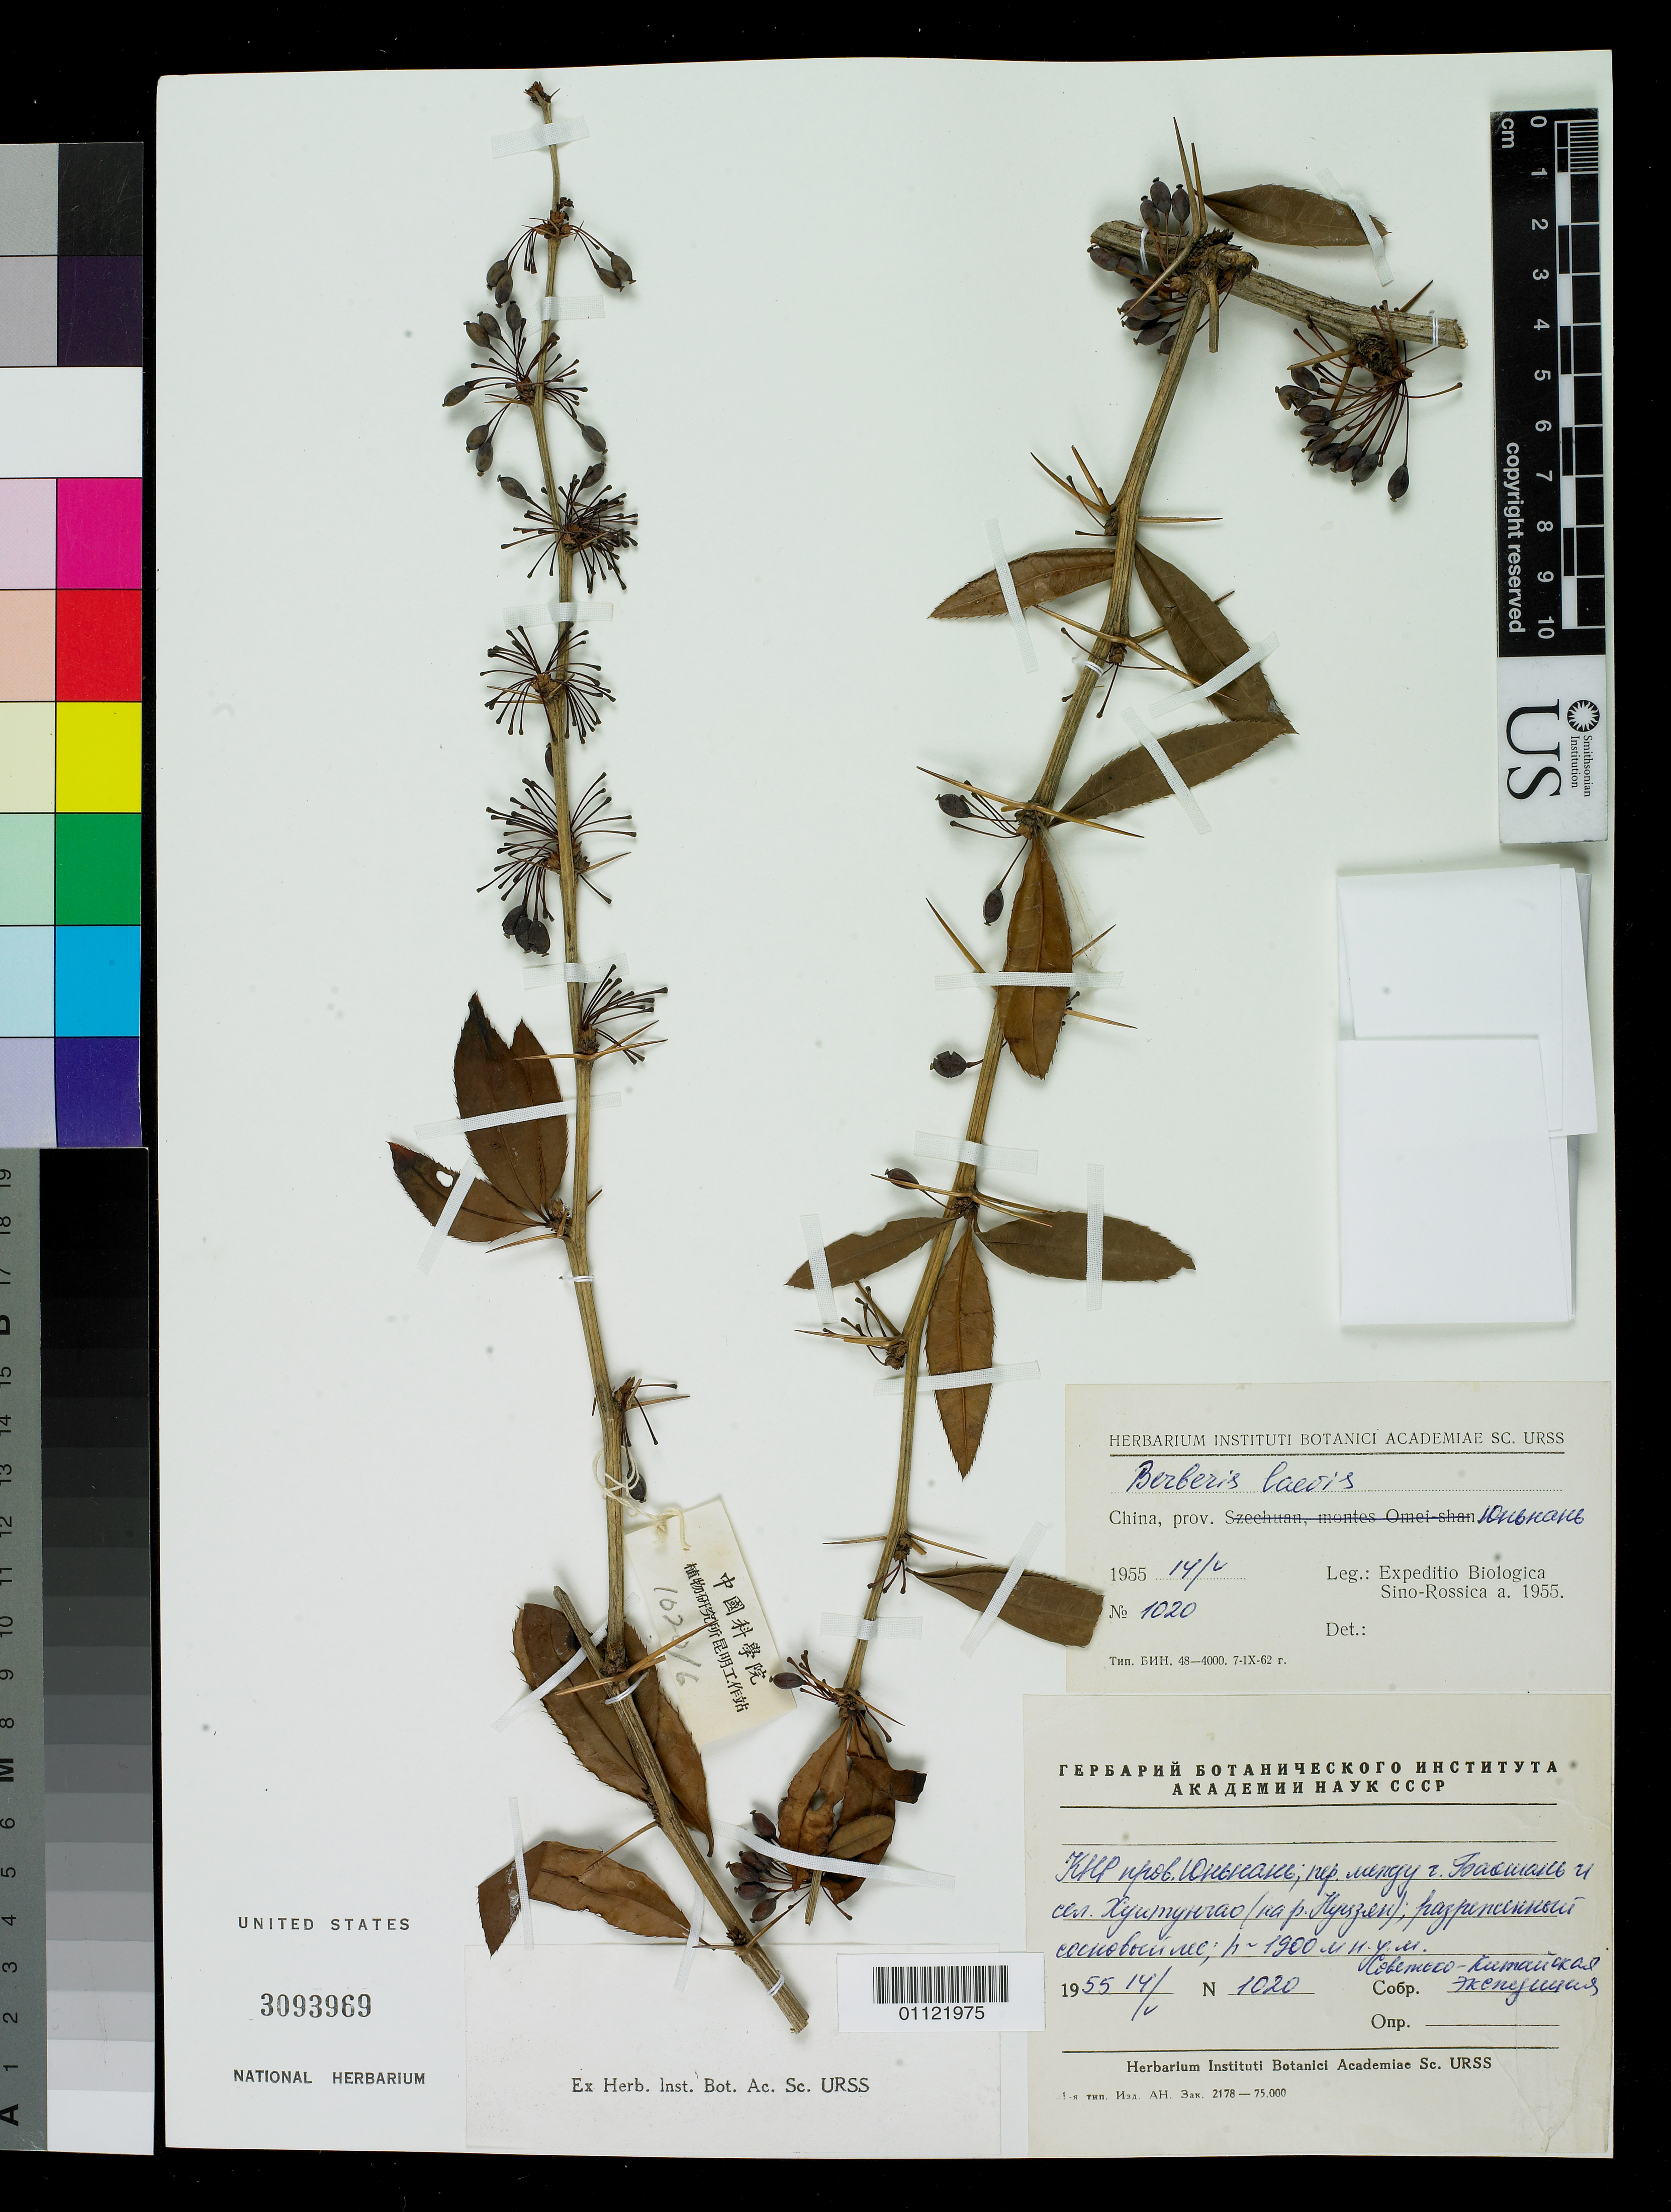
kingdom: Plantae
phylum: Tracheophyta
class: Magnoliopsida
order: Ranunculales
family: Berberidaceae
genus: Berberis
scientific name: Berberis levis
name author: Franch.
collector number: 1020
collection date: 1955-05-04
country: China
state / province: Sichuan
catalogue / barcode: US 3093969